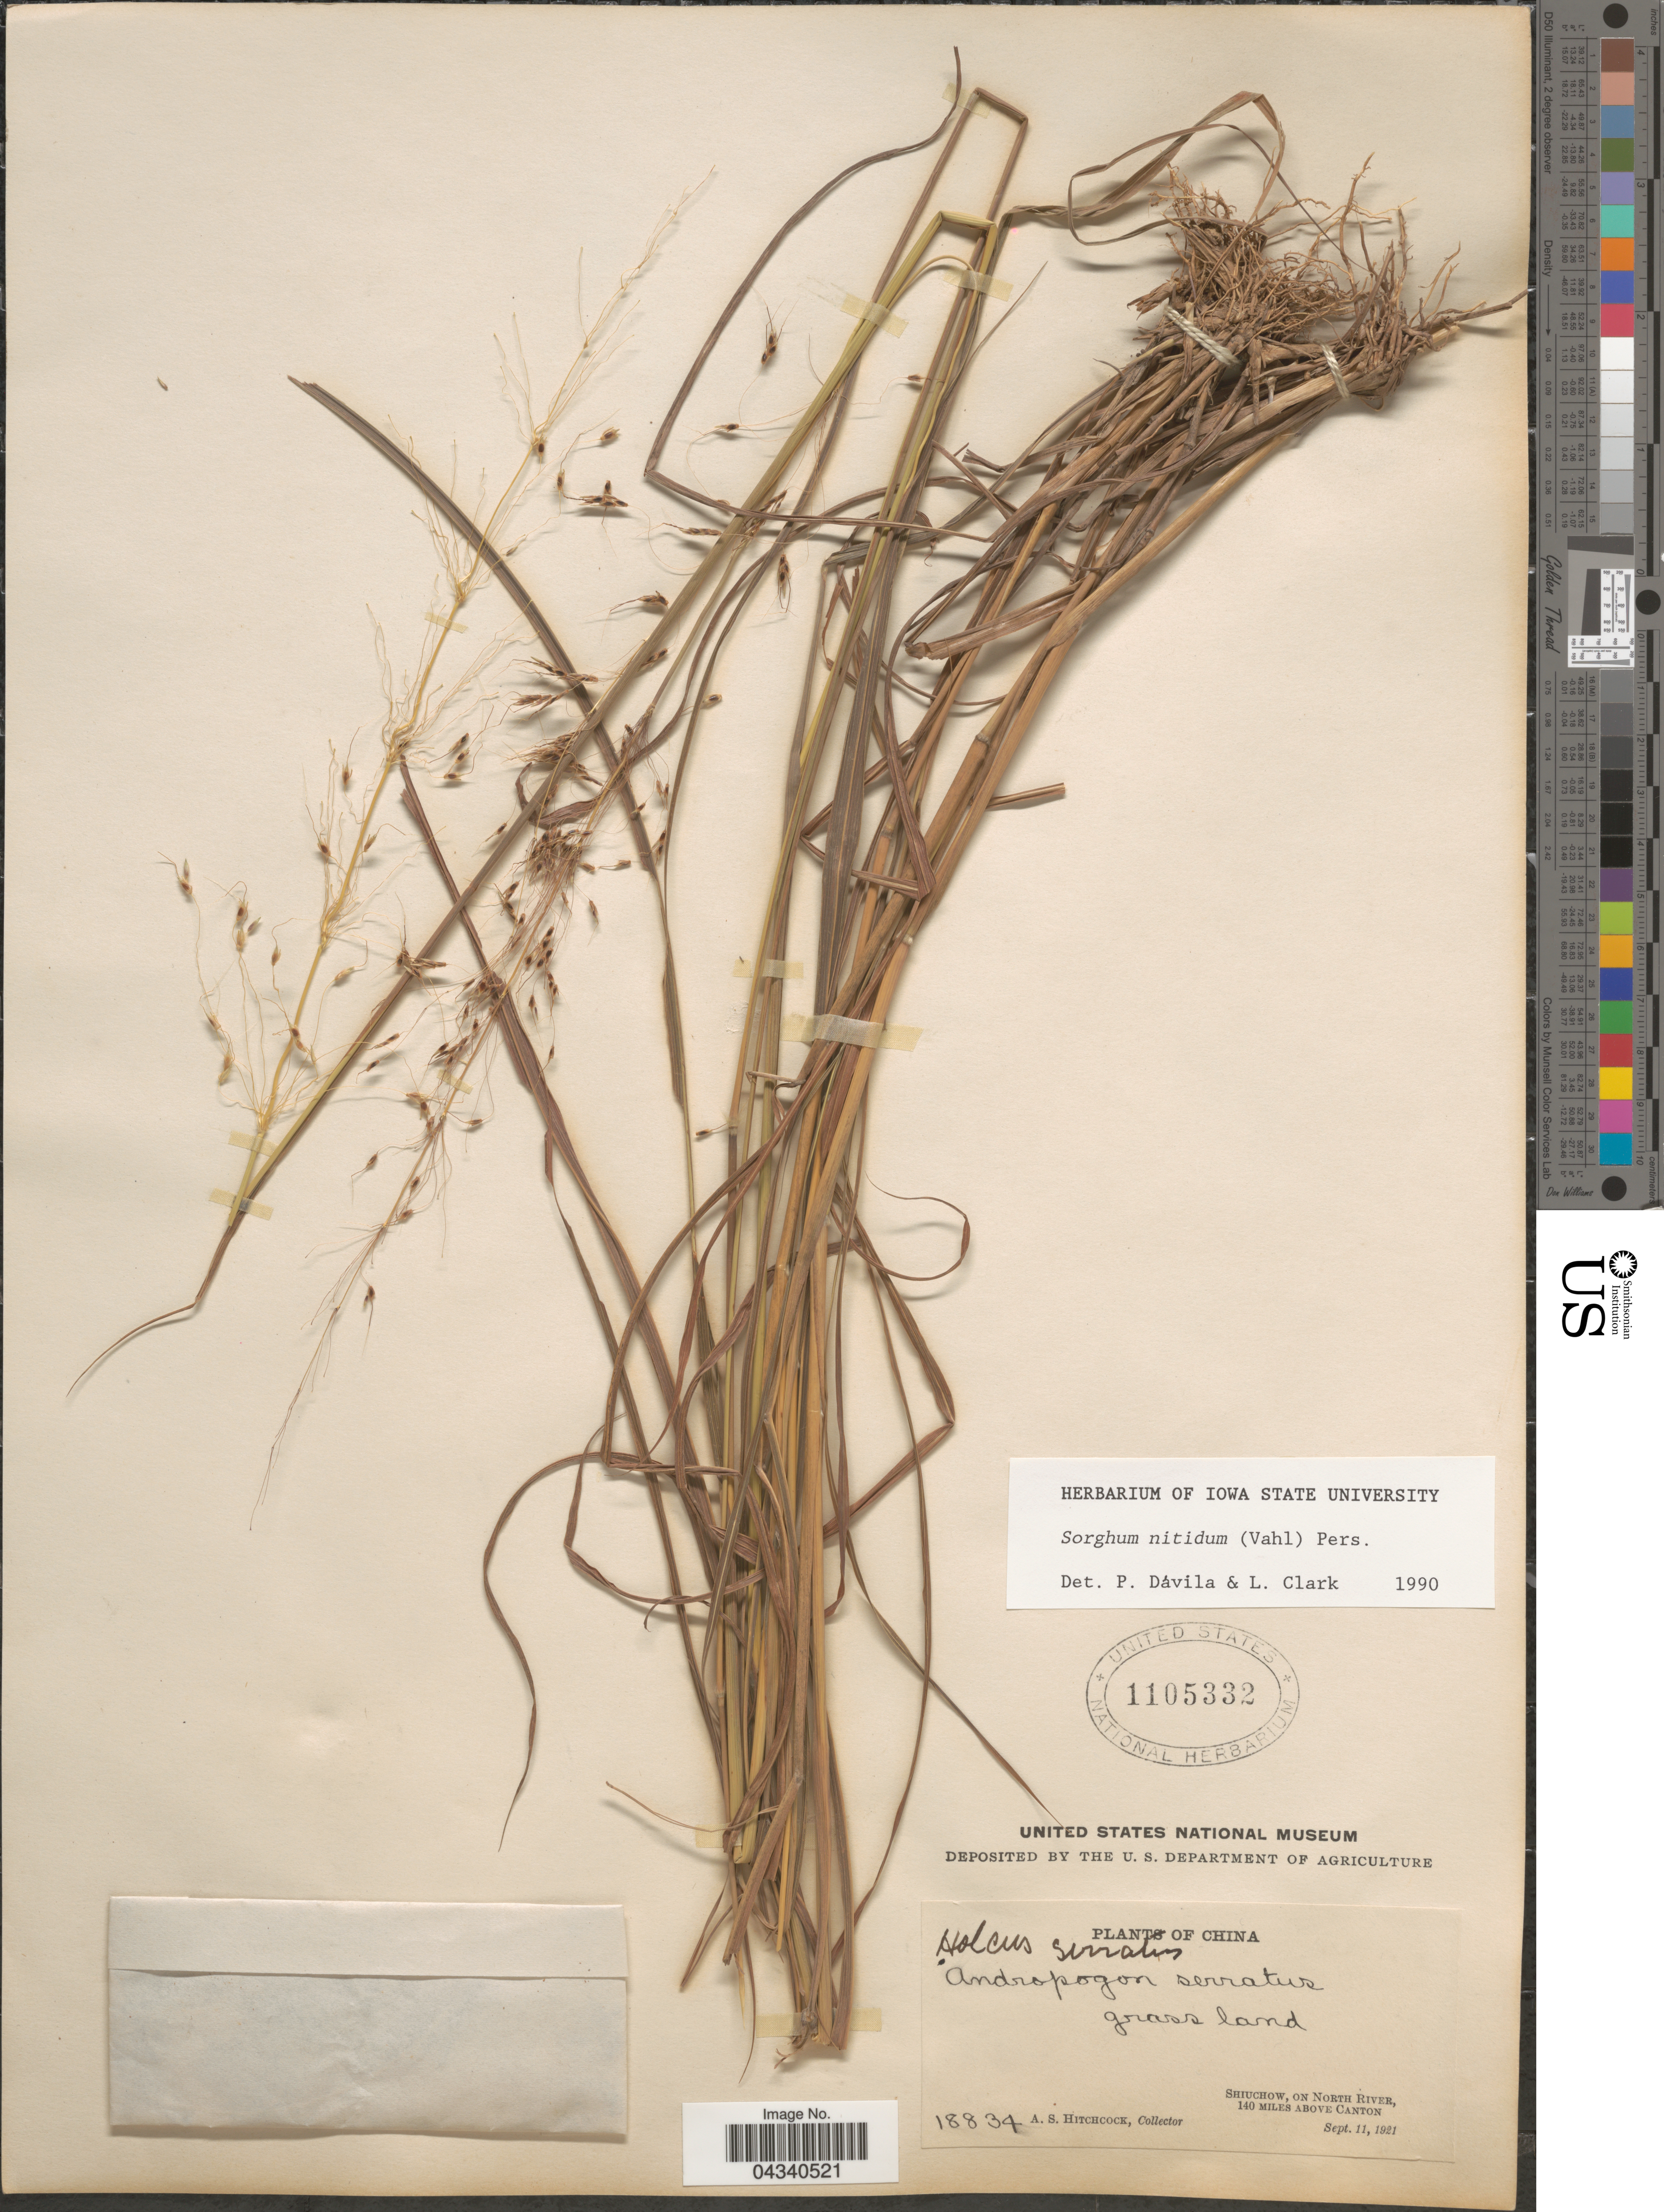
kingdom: Plantae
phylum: Tracheophyta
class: Liliopsida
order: Poales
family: Poaceae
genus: Sorghum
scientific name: Sorghum nitidum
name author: (Vahl) Pers.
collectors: A. S. Hitchcock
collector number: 18834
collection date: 1921-09-11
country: China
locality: Shiuchow, on North River, 140 miles above Canton.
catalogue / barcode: US 1105332